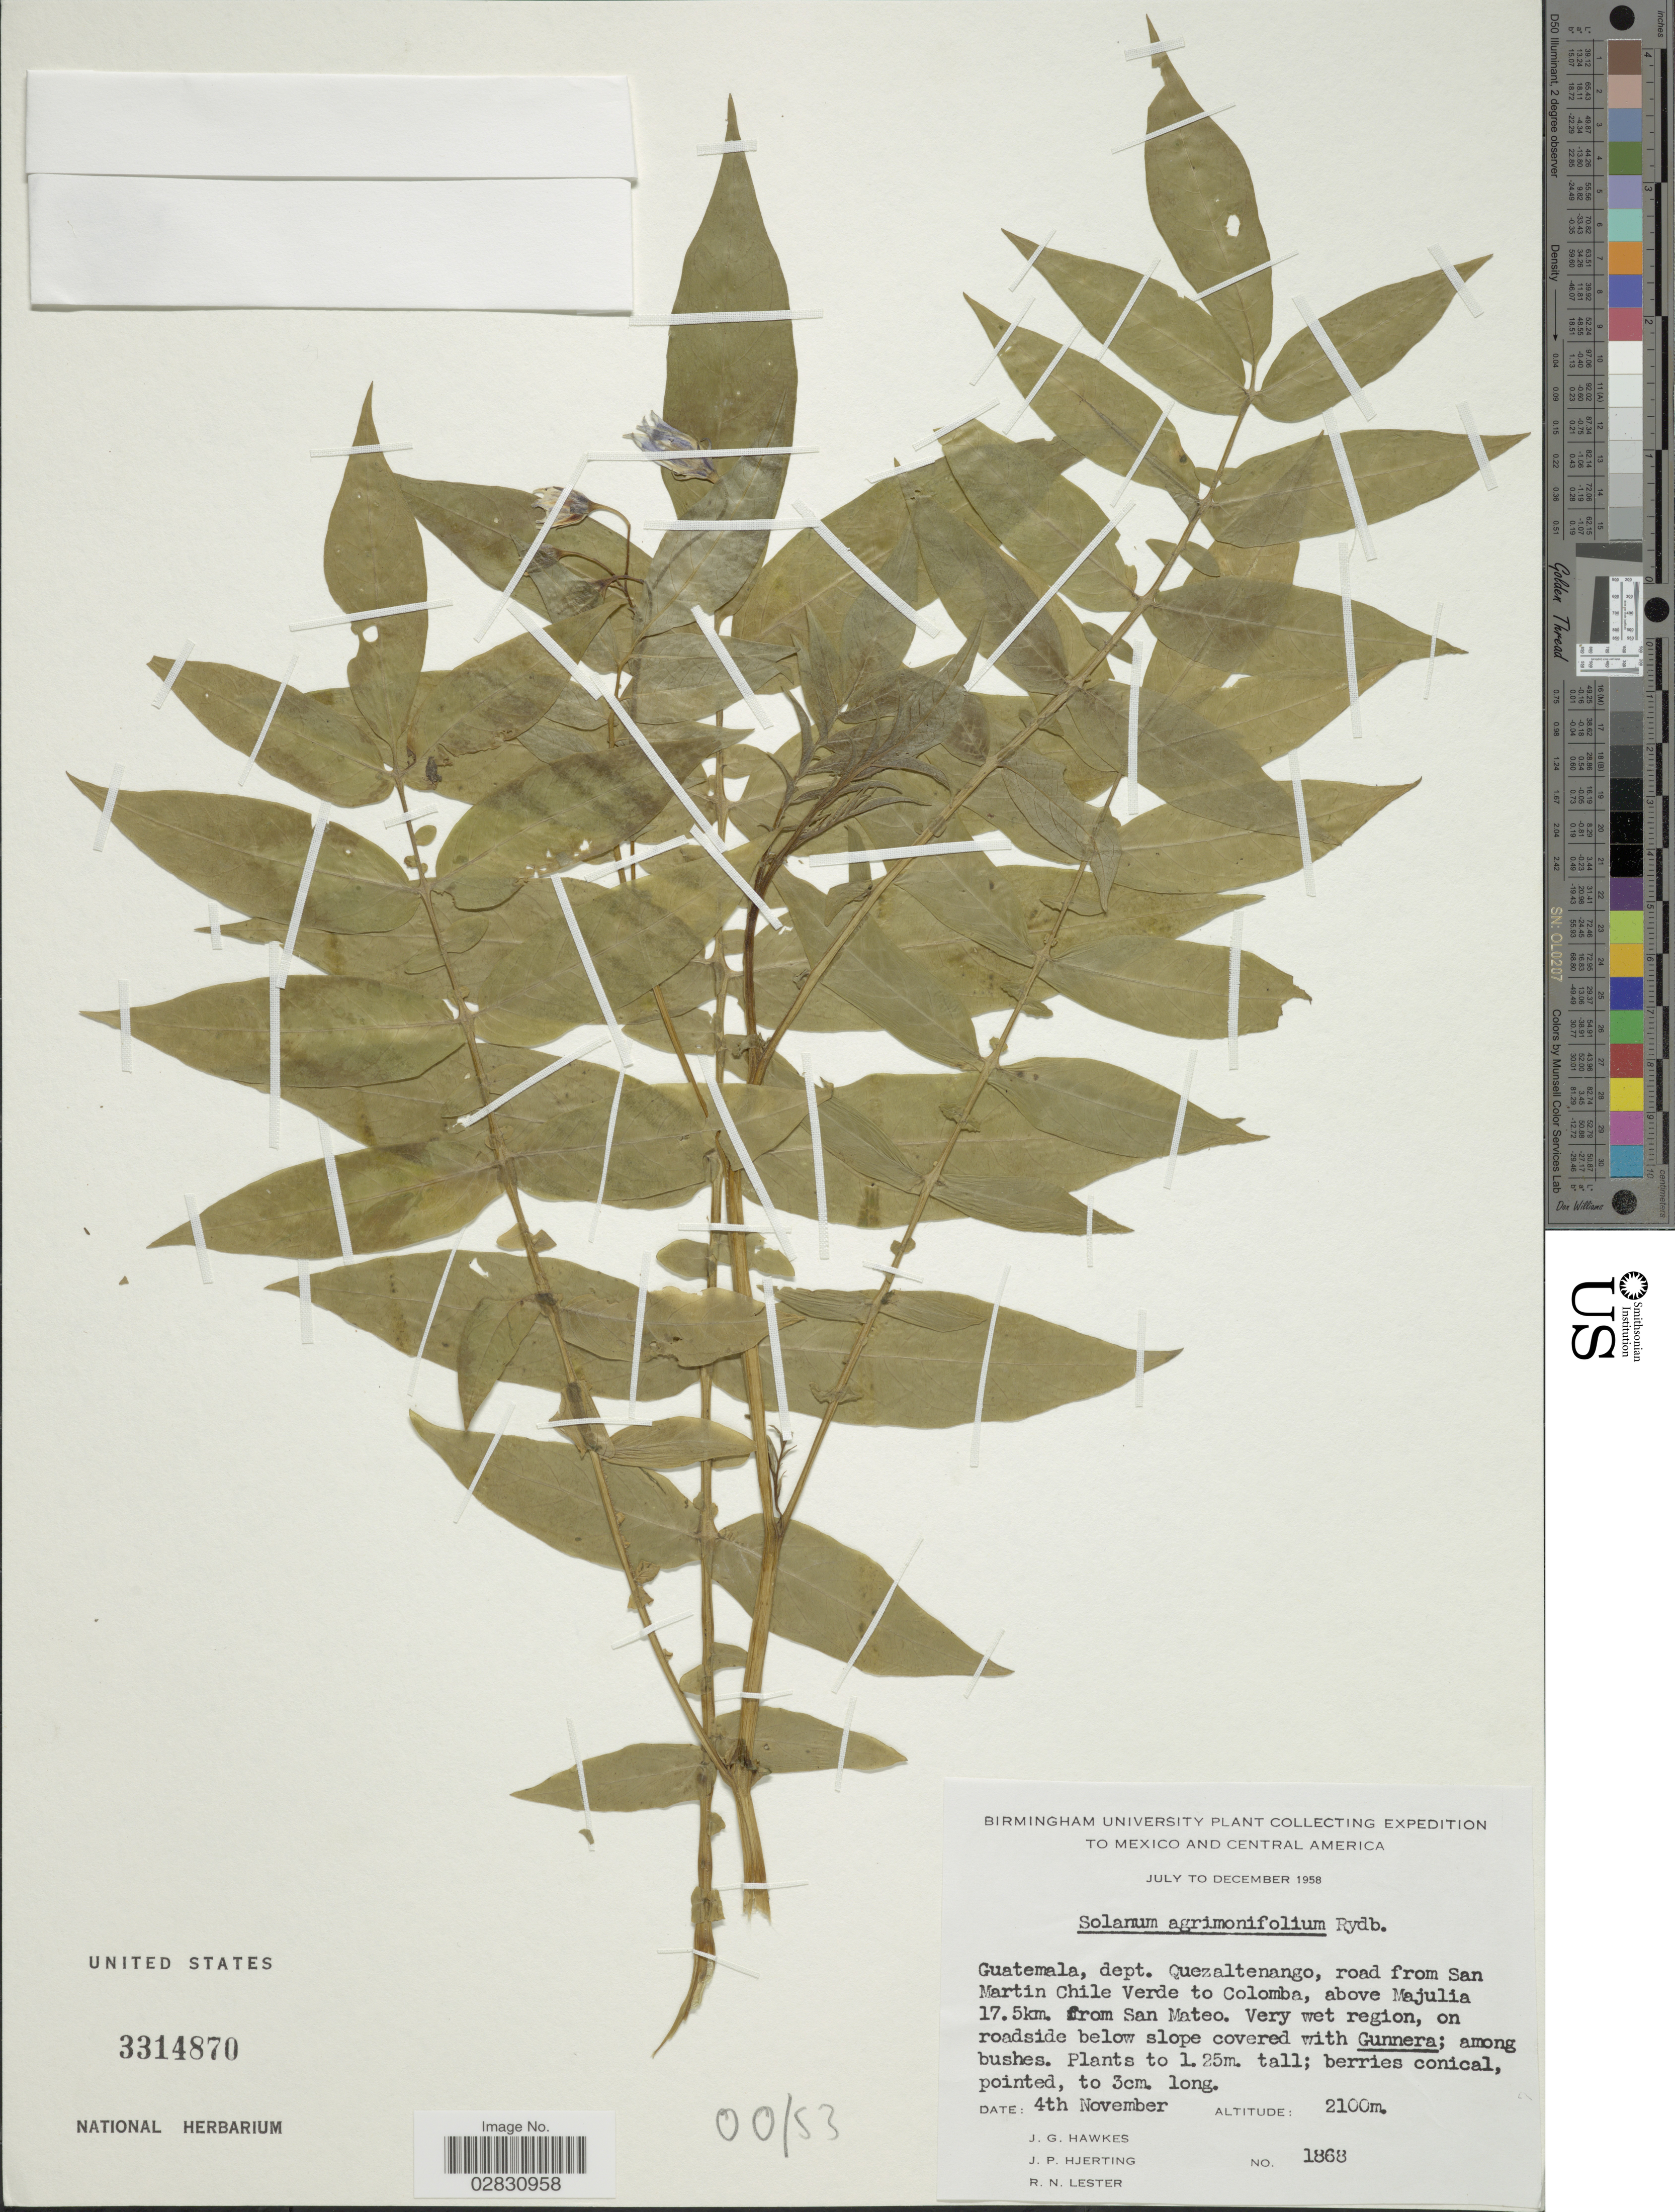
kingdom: Plantae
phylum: Tracheophyta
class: Magnoliopsida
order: Solanales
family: Solanaceae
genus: Solanum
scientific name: Solanum agrimonifolium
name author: Rydb.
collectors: J. Hawkes, J. P. Hjerting & R. Lester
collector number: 1868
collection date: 1958-11-04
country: Guatemala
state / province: Quetzaltenango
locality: Dept. Quezaltenango, road from San Matin Chile Verde to Colomba, above Majulia 17.5km from San Mateo.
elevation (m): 2100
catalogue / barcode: US 3314870